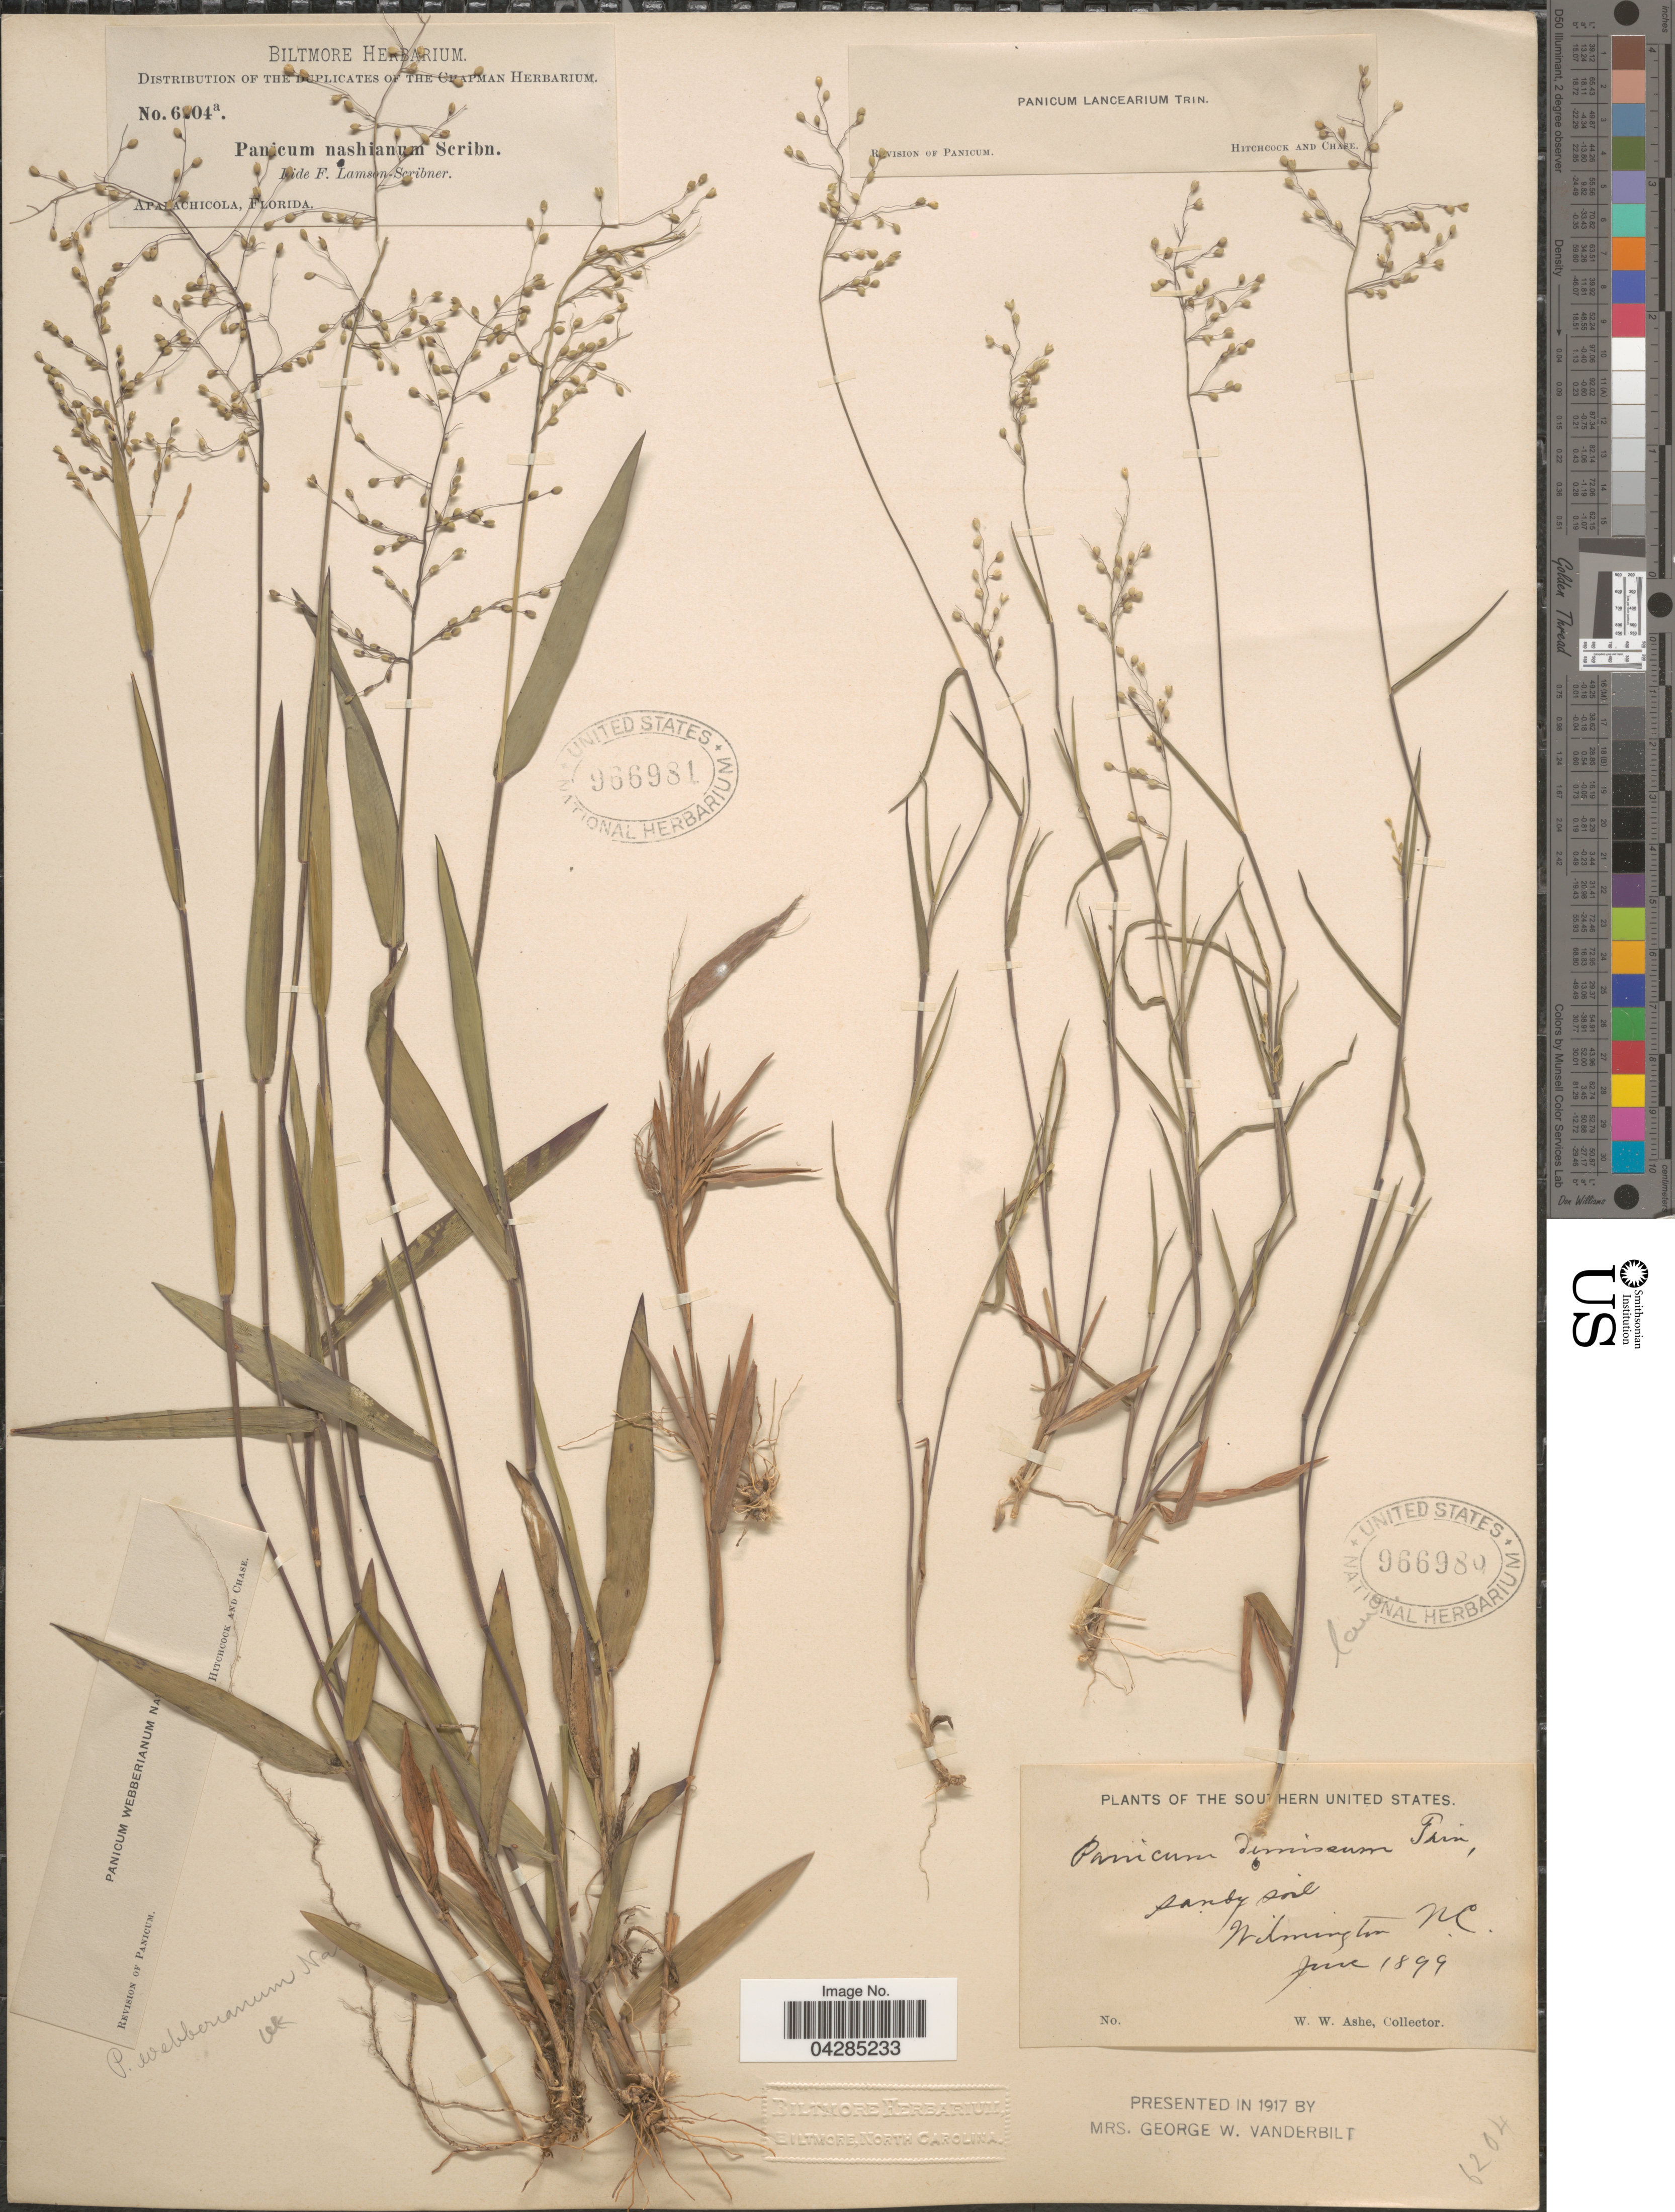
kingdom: Plantae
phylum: Tracheophyta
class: Liliopsida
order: Poales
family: Poaceae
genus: Dichanthelium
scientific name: Dichanthelium portoricense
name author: (Desv. ex Ham.) B.F. Hansen & Wunderlin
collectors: ex herb. Biltmore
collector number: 6!04a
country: United States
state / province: Florida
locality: Apalachicola.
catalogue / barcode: US 966981